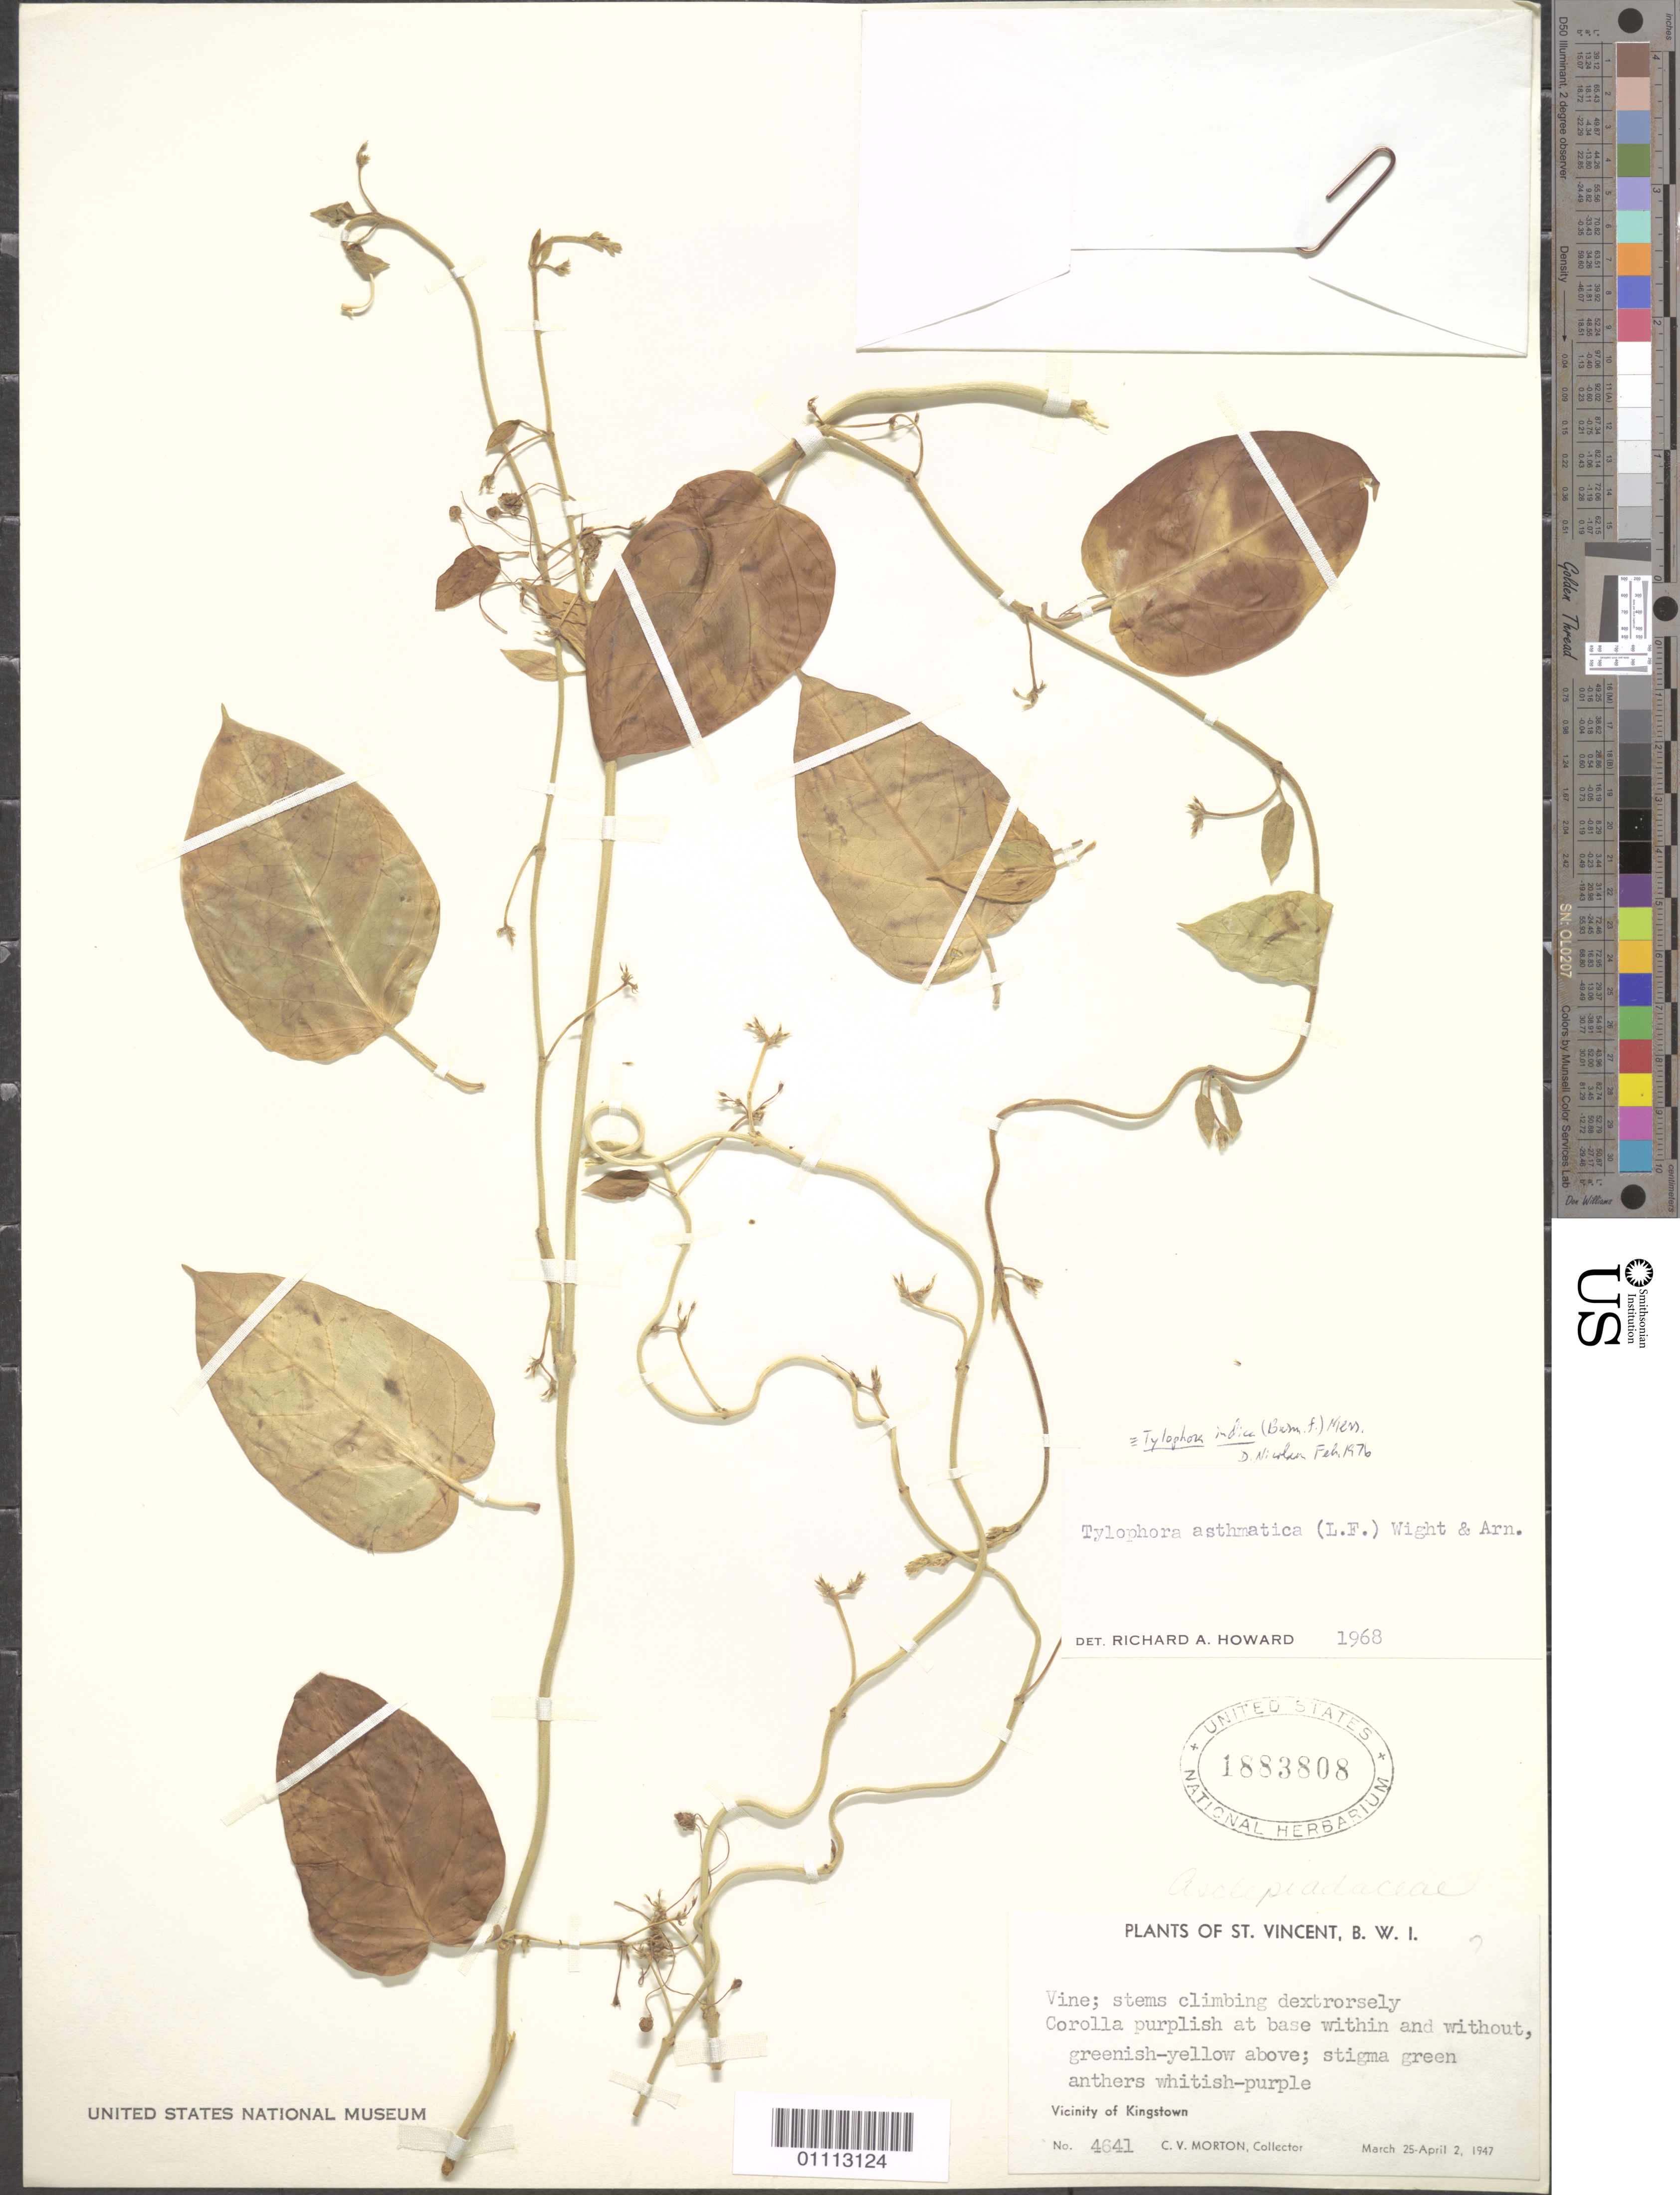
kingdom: Plantae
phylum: Tracheophyta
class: Magnoliopsida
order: Gentianales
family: Apocynaceae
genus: Tylophora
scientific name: Tylophora asthmatica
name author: (L. f.) Wight & Arn.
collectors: C. V. Morton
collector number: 4641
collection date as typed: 25 Mar 1947 to 02 Apr 1947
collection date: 1947-03-25/1947-04-02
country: St. Vincent - Grenadines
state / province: Saint George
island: St. Vincent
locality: Vicinity of Kingstown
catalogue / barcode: US 1883808